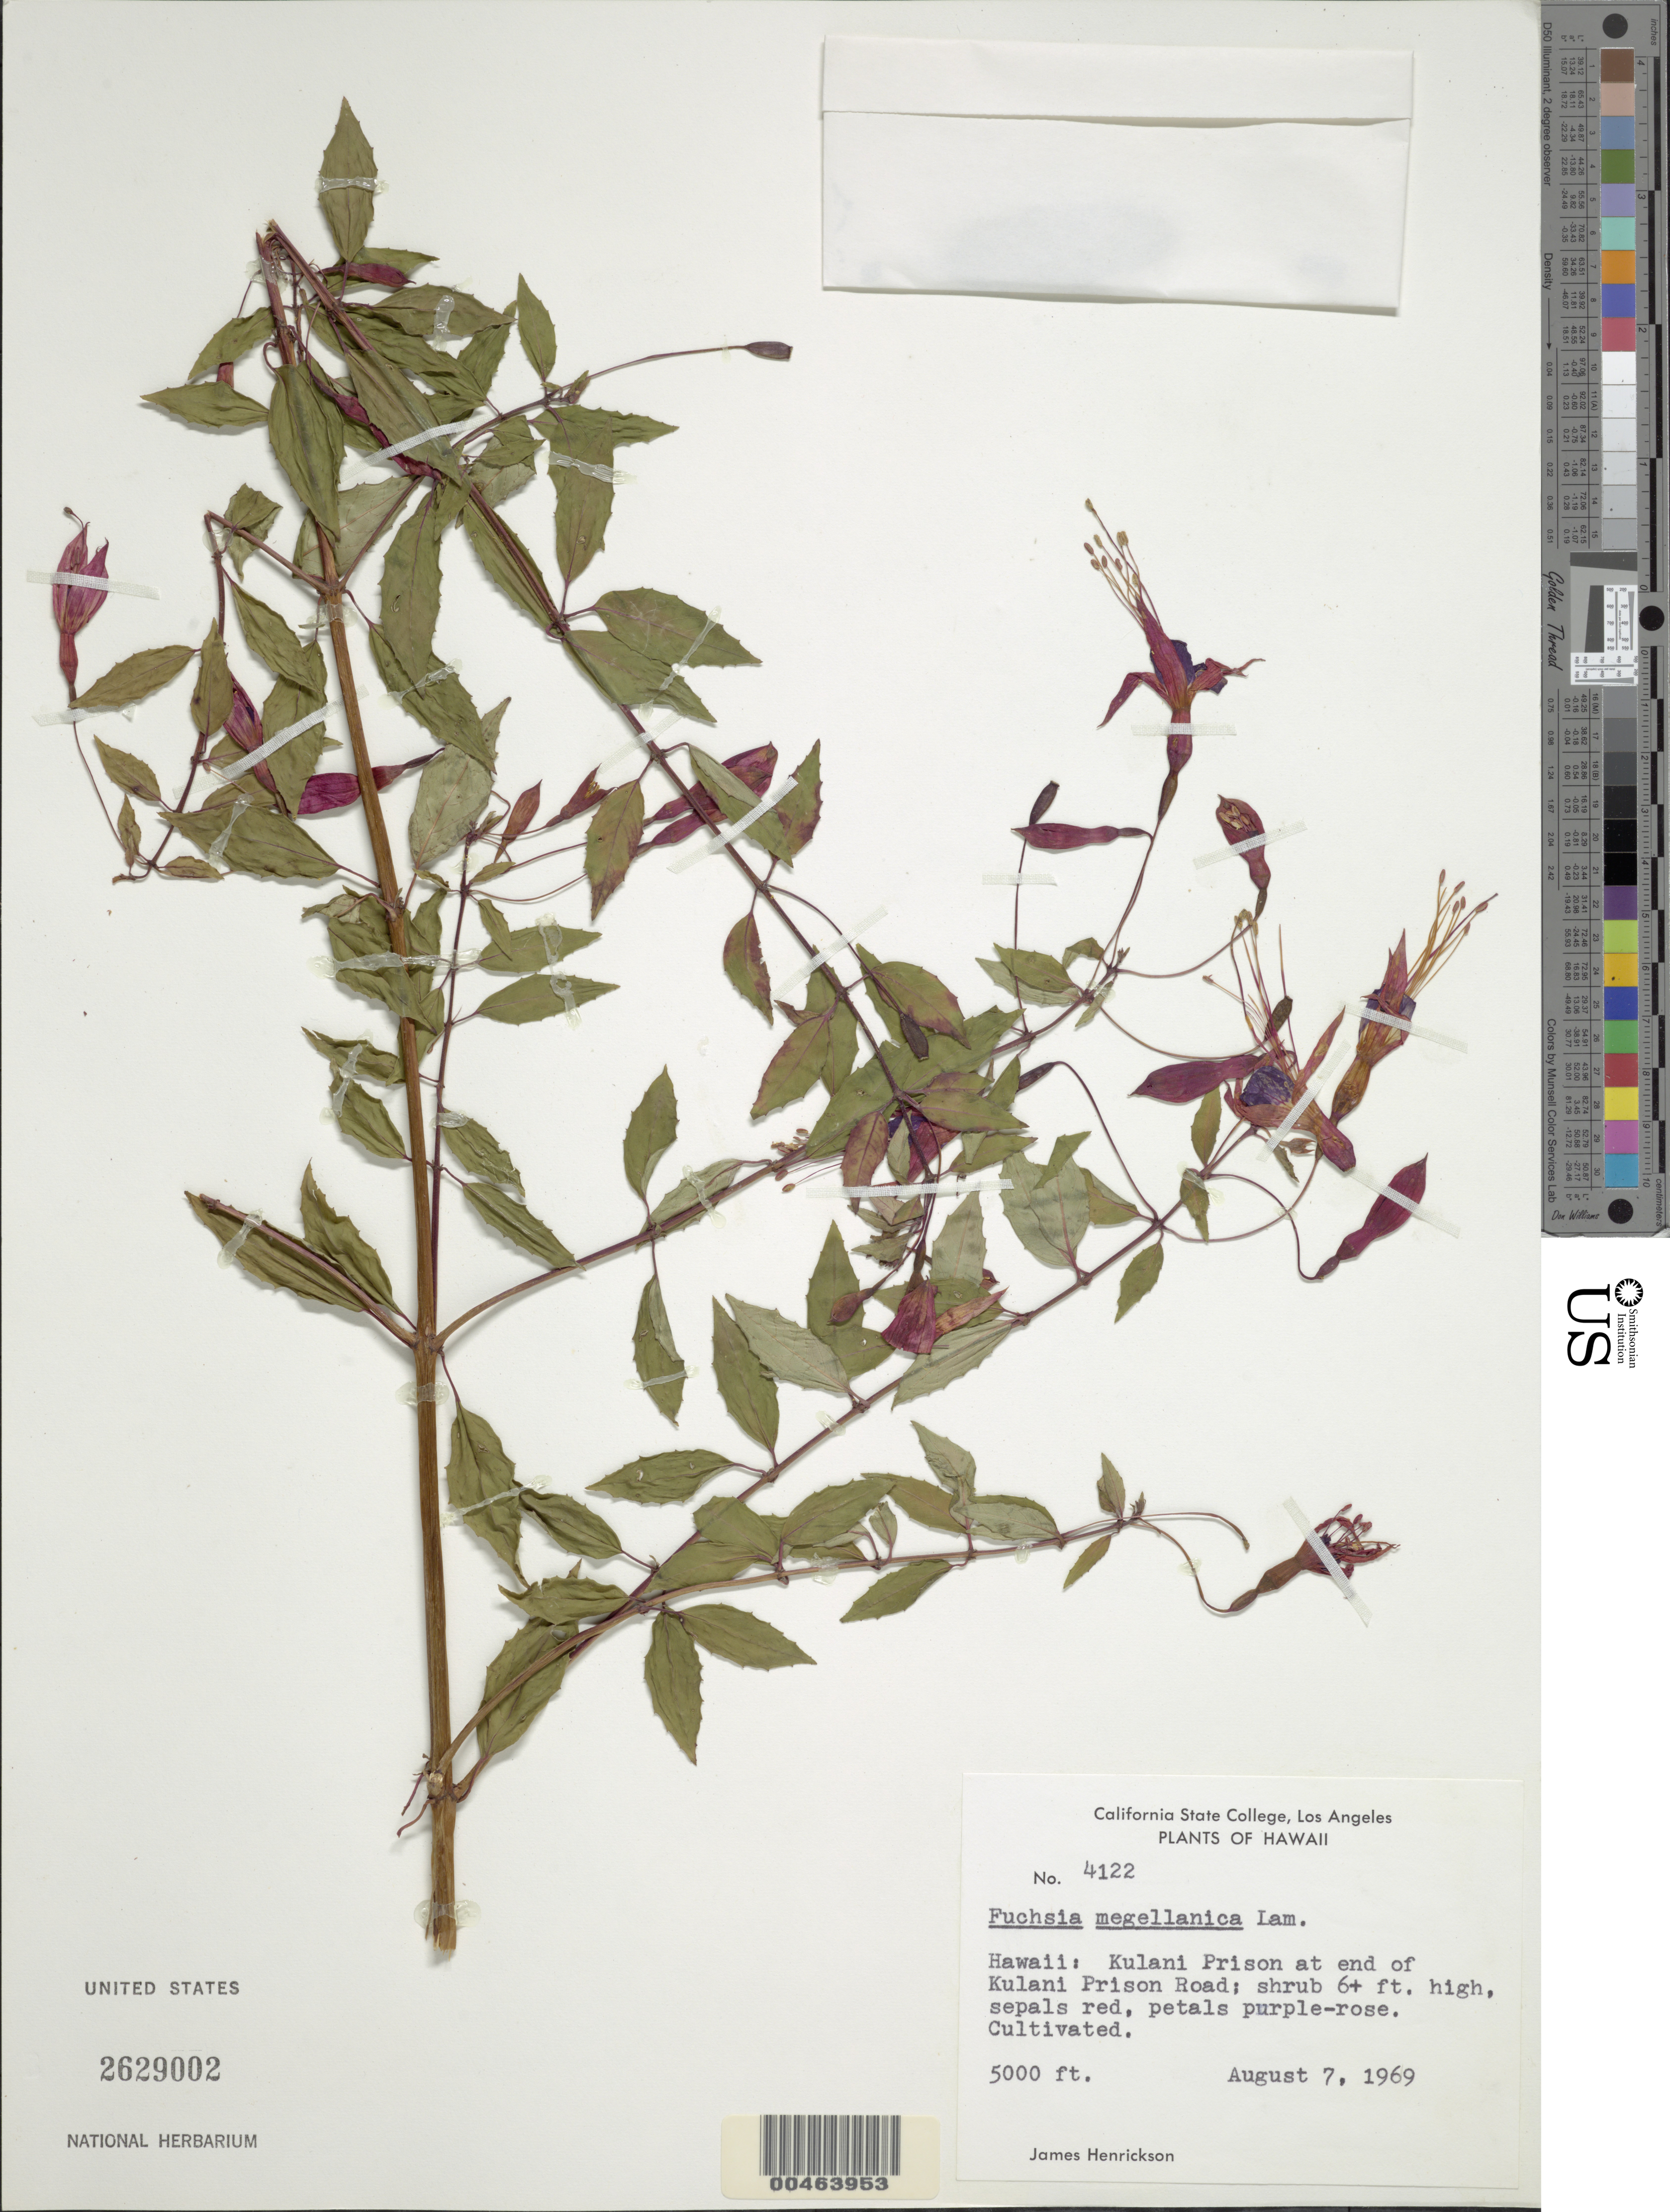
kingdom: Plantae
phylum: Tracheophyta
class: Magnoliopsida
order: Myrtales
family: Onagraceae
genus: Fuchsia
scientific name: Fuchsia magellanica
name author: Lam.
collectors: J. S. Henrickson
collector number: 4122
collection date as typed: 7 Aug 1969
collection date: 1969-08-07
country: United States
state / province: Hawaii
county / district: Hawaii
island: Hawaii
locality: Kulani Prison at end of Kulani Prison Road.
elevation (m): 1524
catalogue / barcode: US 2629002